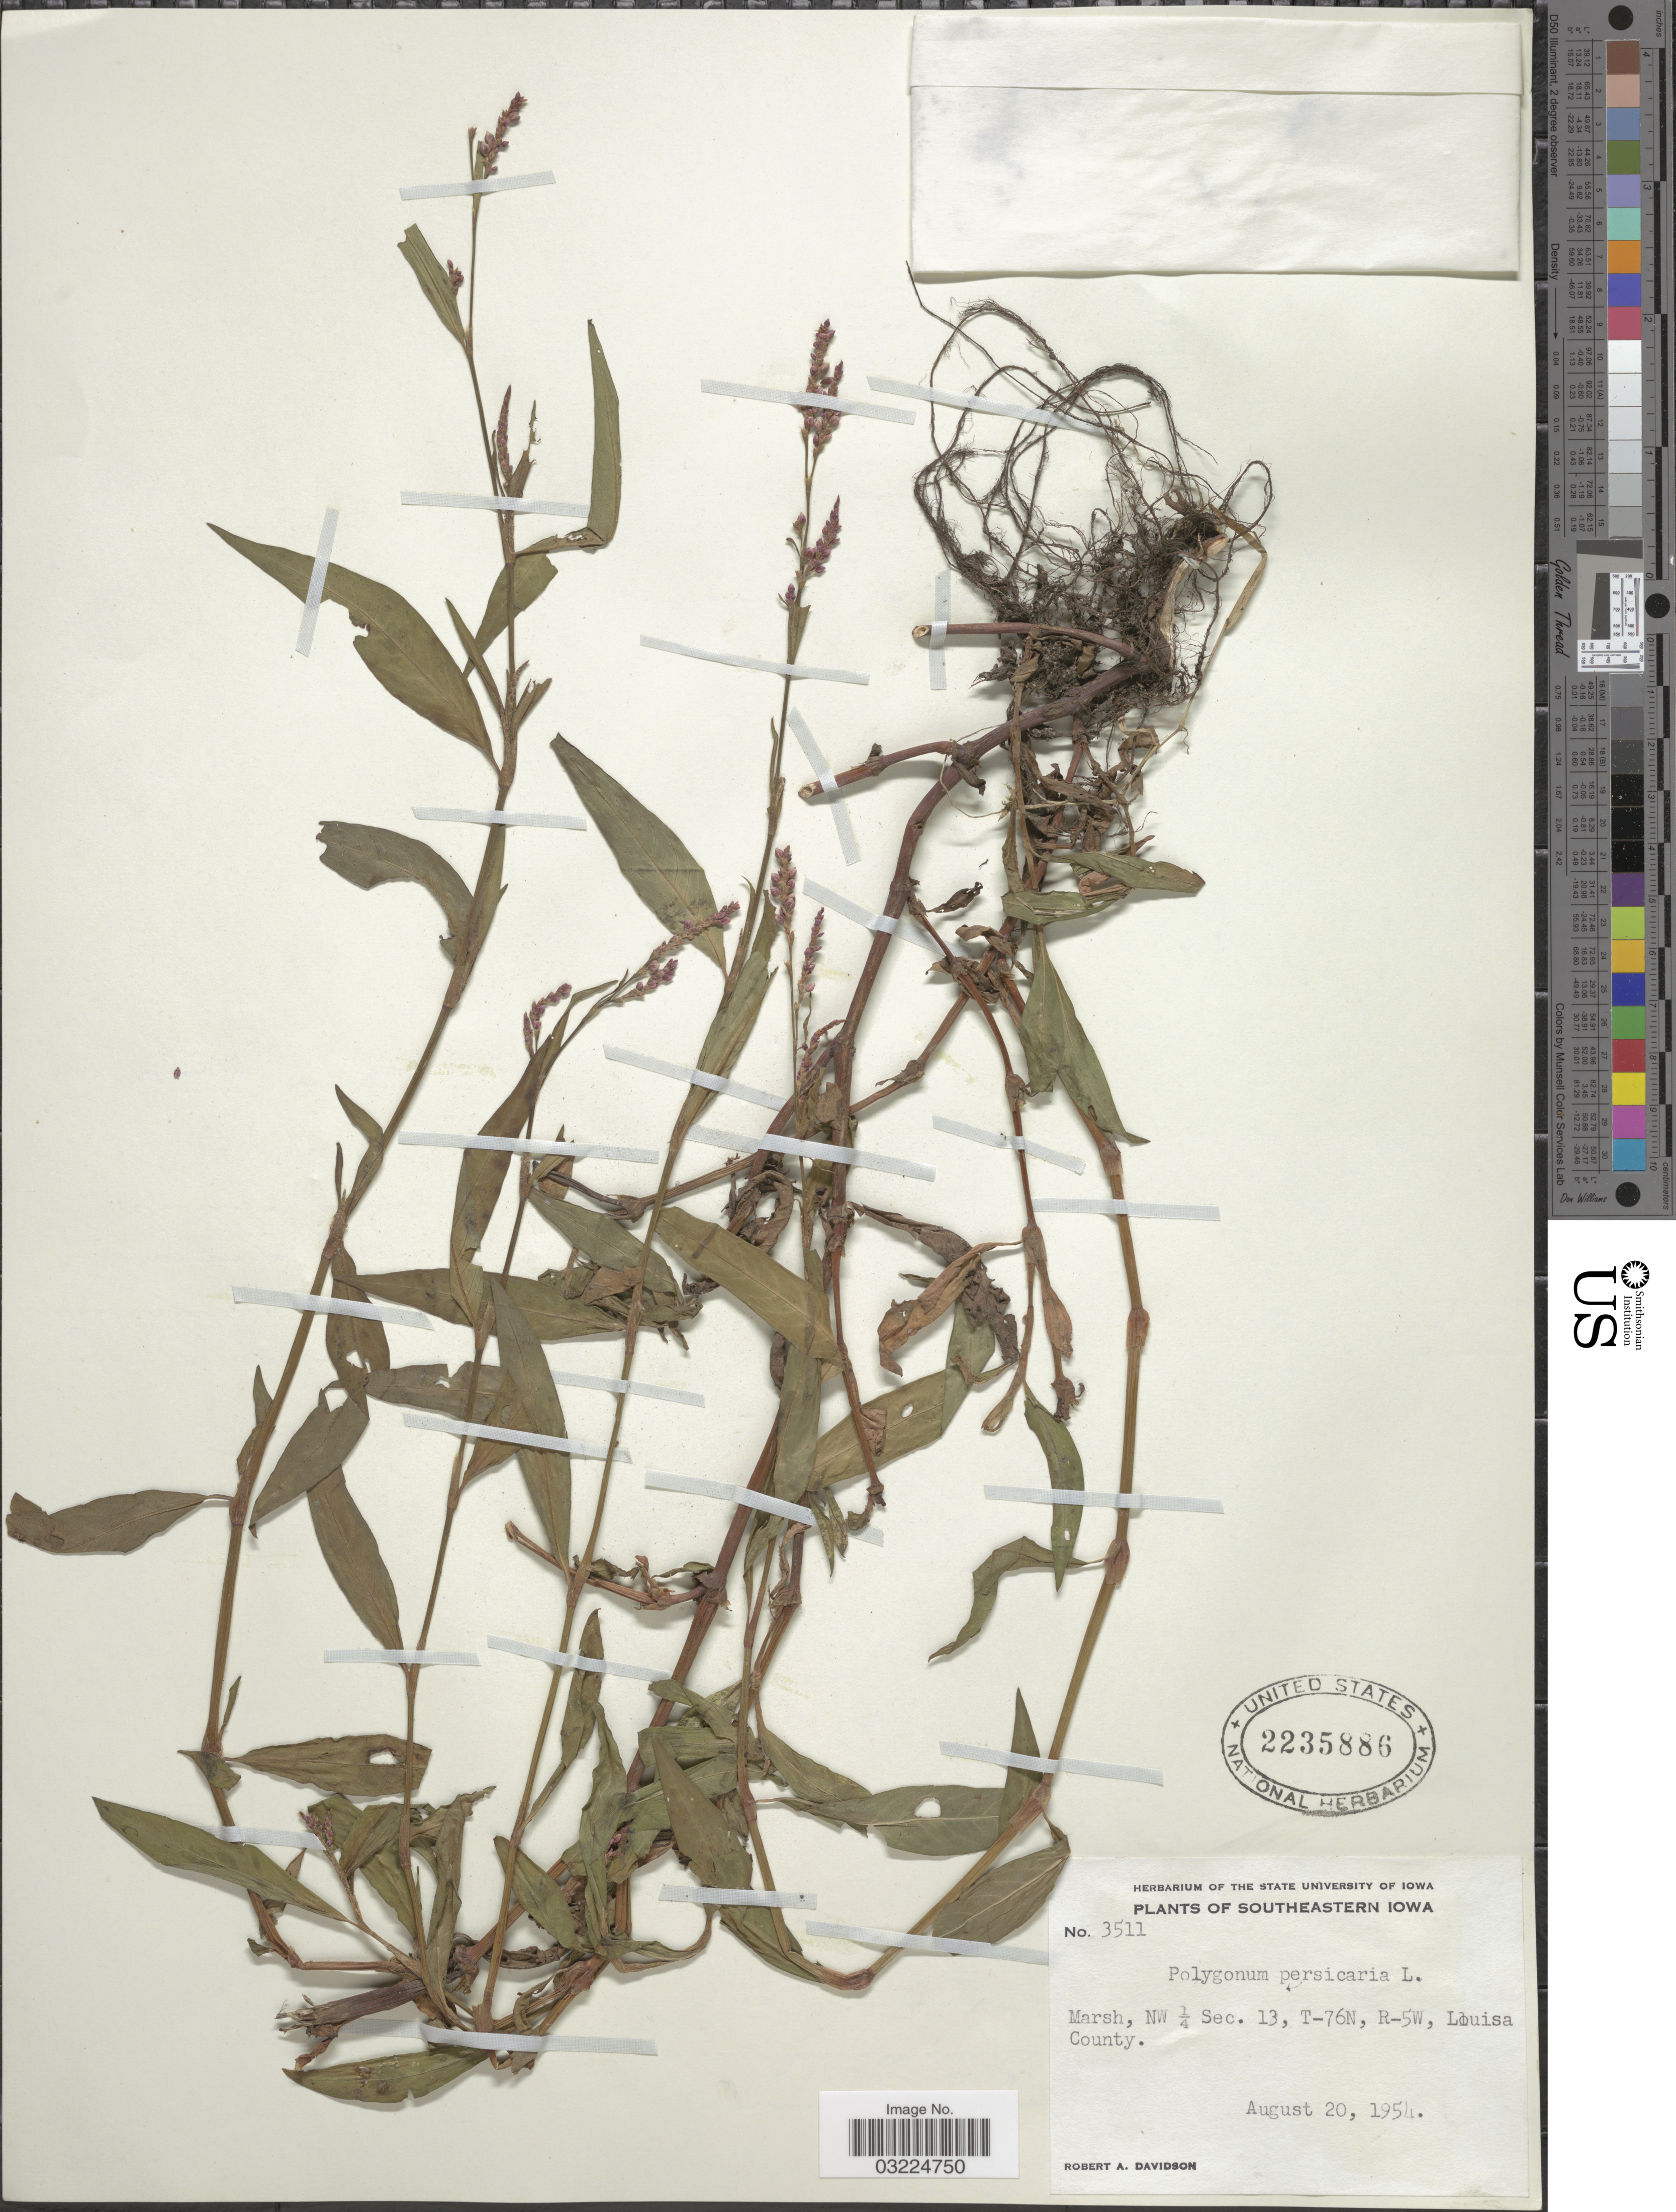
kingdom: Plantae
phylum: Tracheophyta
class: Magnoliopsida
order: Caryophyllales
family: Polygonaceae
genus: Persicaria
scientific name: Persicaria maculosa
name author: S.F. Gray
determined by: Atha, D. E.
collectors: R. A. Davidson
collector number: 3511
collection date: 1954-08-20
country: United States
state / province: Iowa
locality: Southeastern Iowa. Marsh, NW ¼ SEc. 13, T-76N, R-5W, Louisa County.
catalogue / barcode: US 2235886